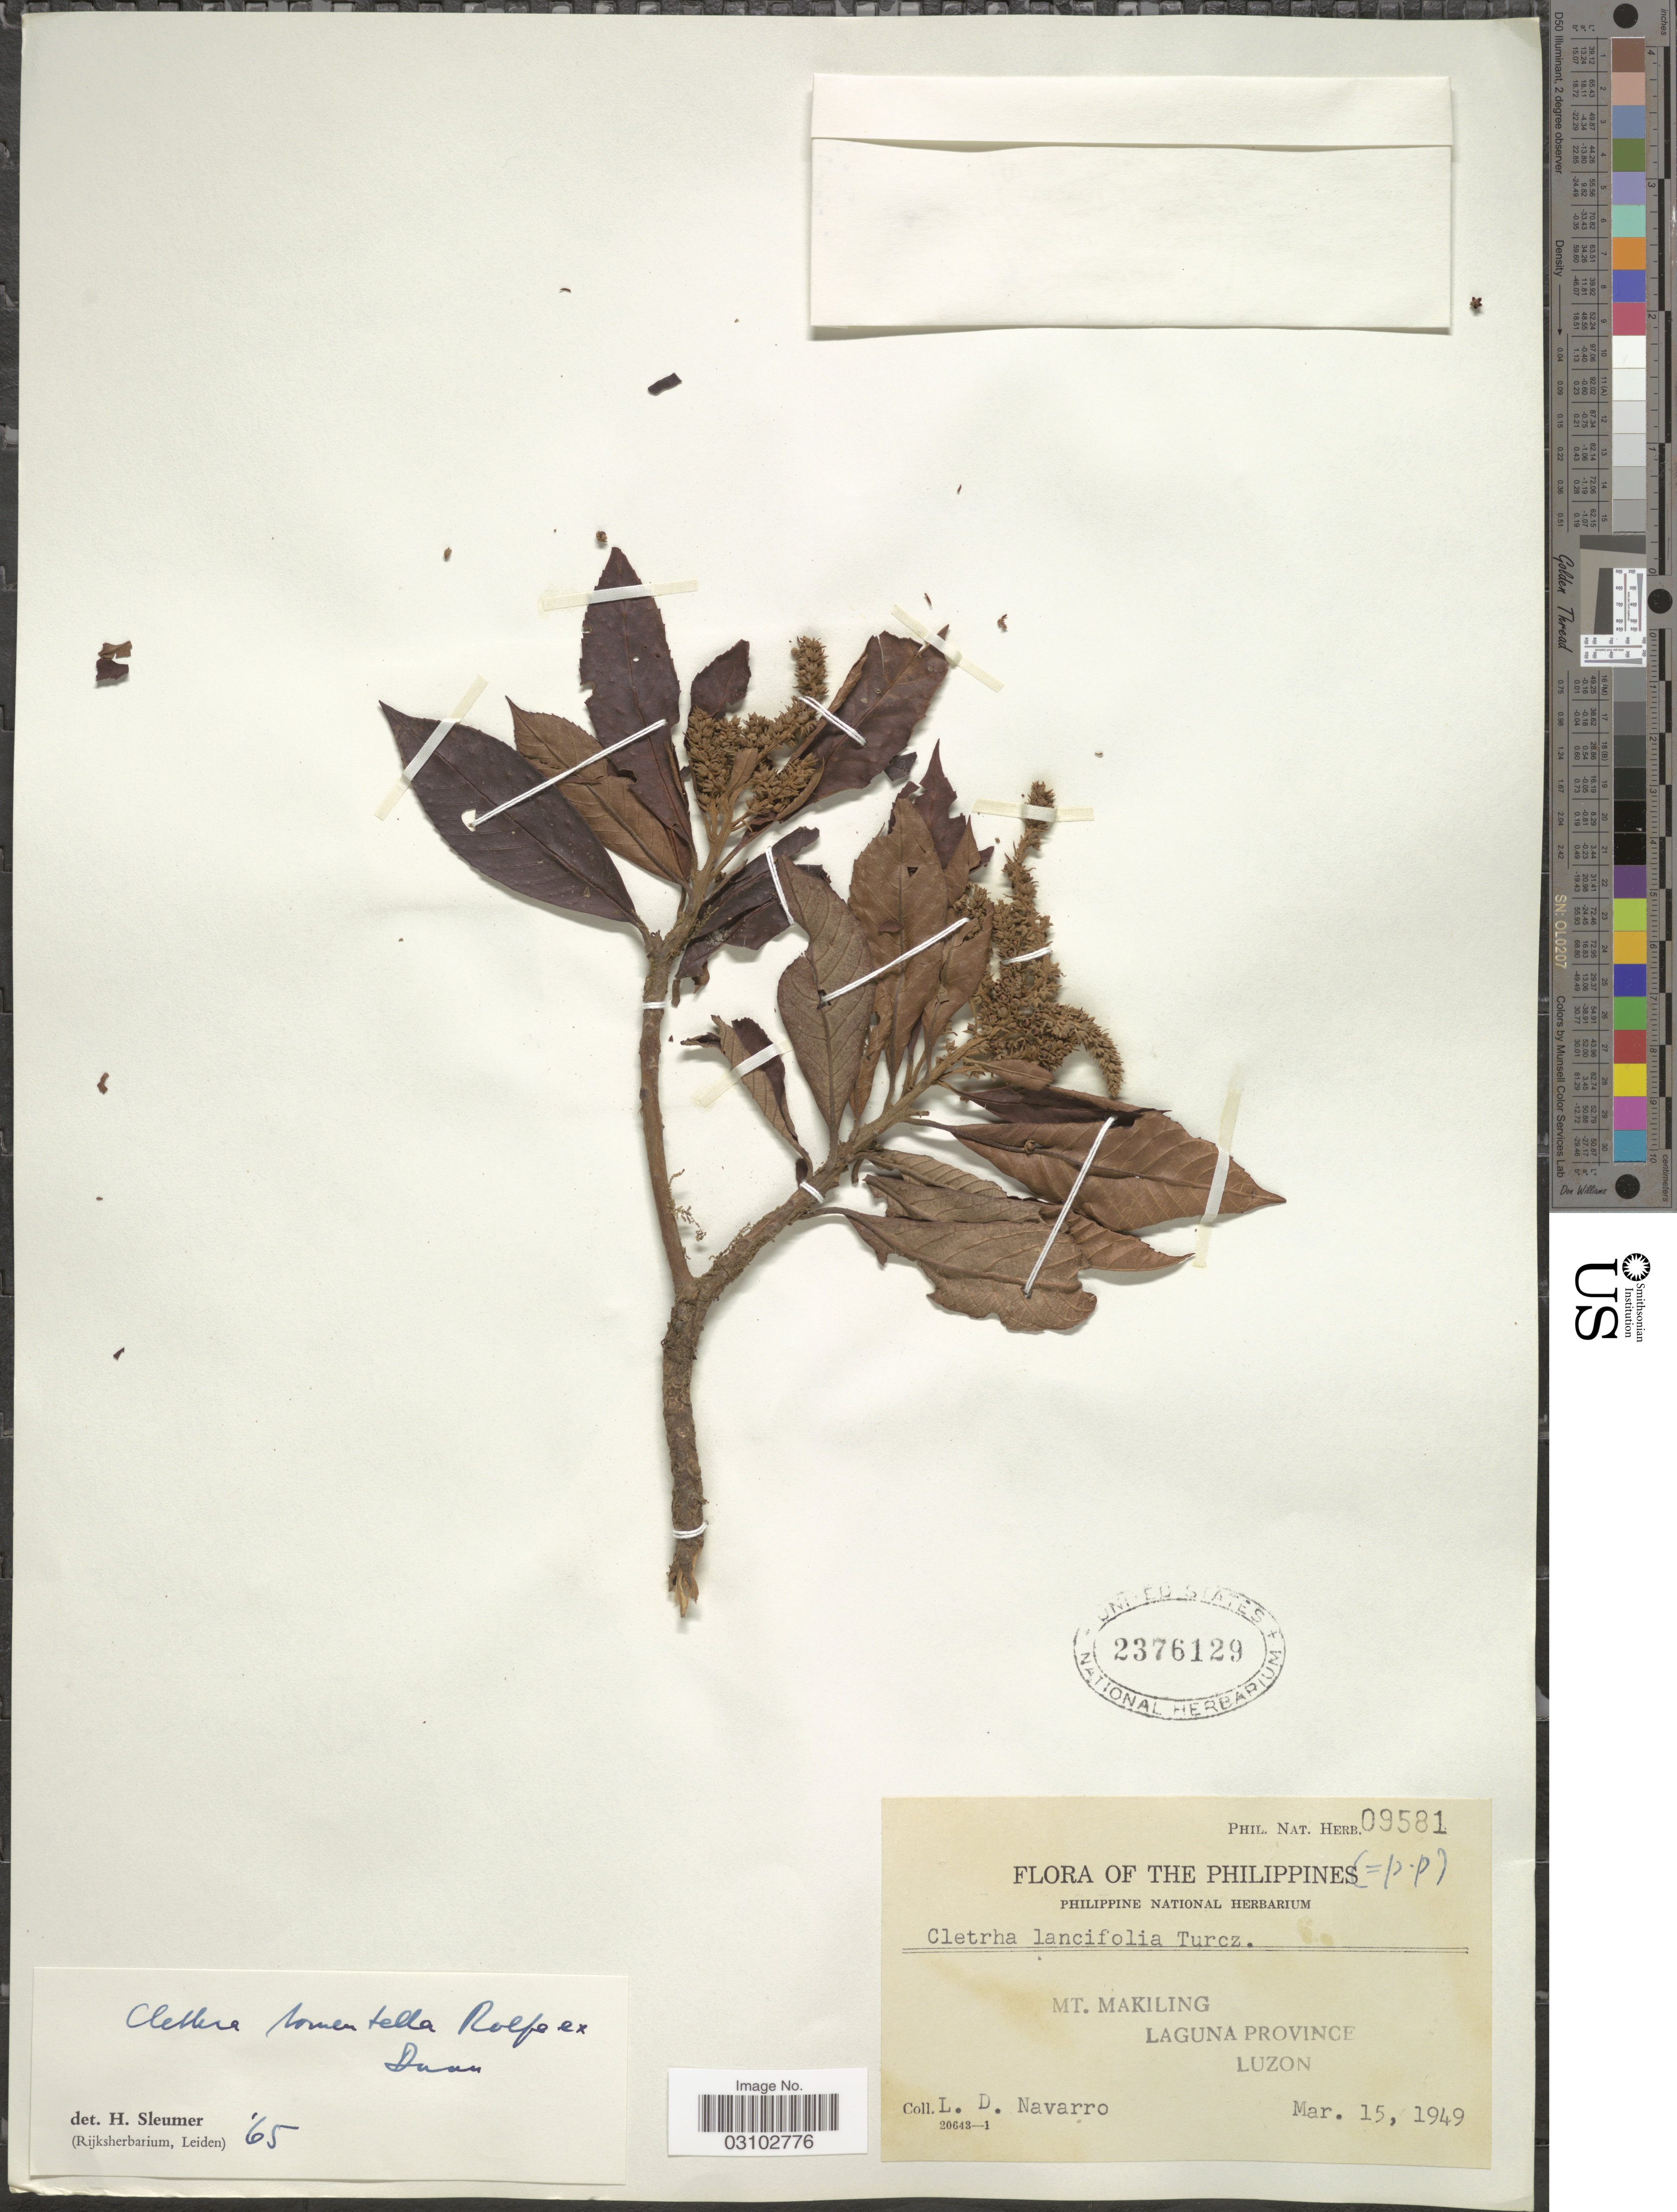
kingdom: Plantae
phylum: Tracheophyta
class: Magnoliopsida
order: Ericales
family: Clethraceae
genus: Clethra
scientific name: Clethra tomentella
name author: Rolfe ex Dunn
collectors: L. Navarro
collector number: Phil. Nat. Herb. 09581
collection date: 1949-03-15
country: Philippines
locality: Mt. Makiling, Laguna Province, Luzon.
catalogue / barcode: US 2376129